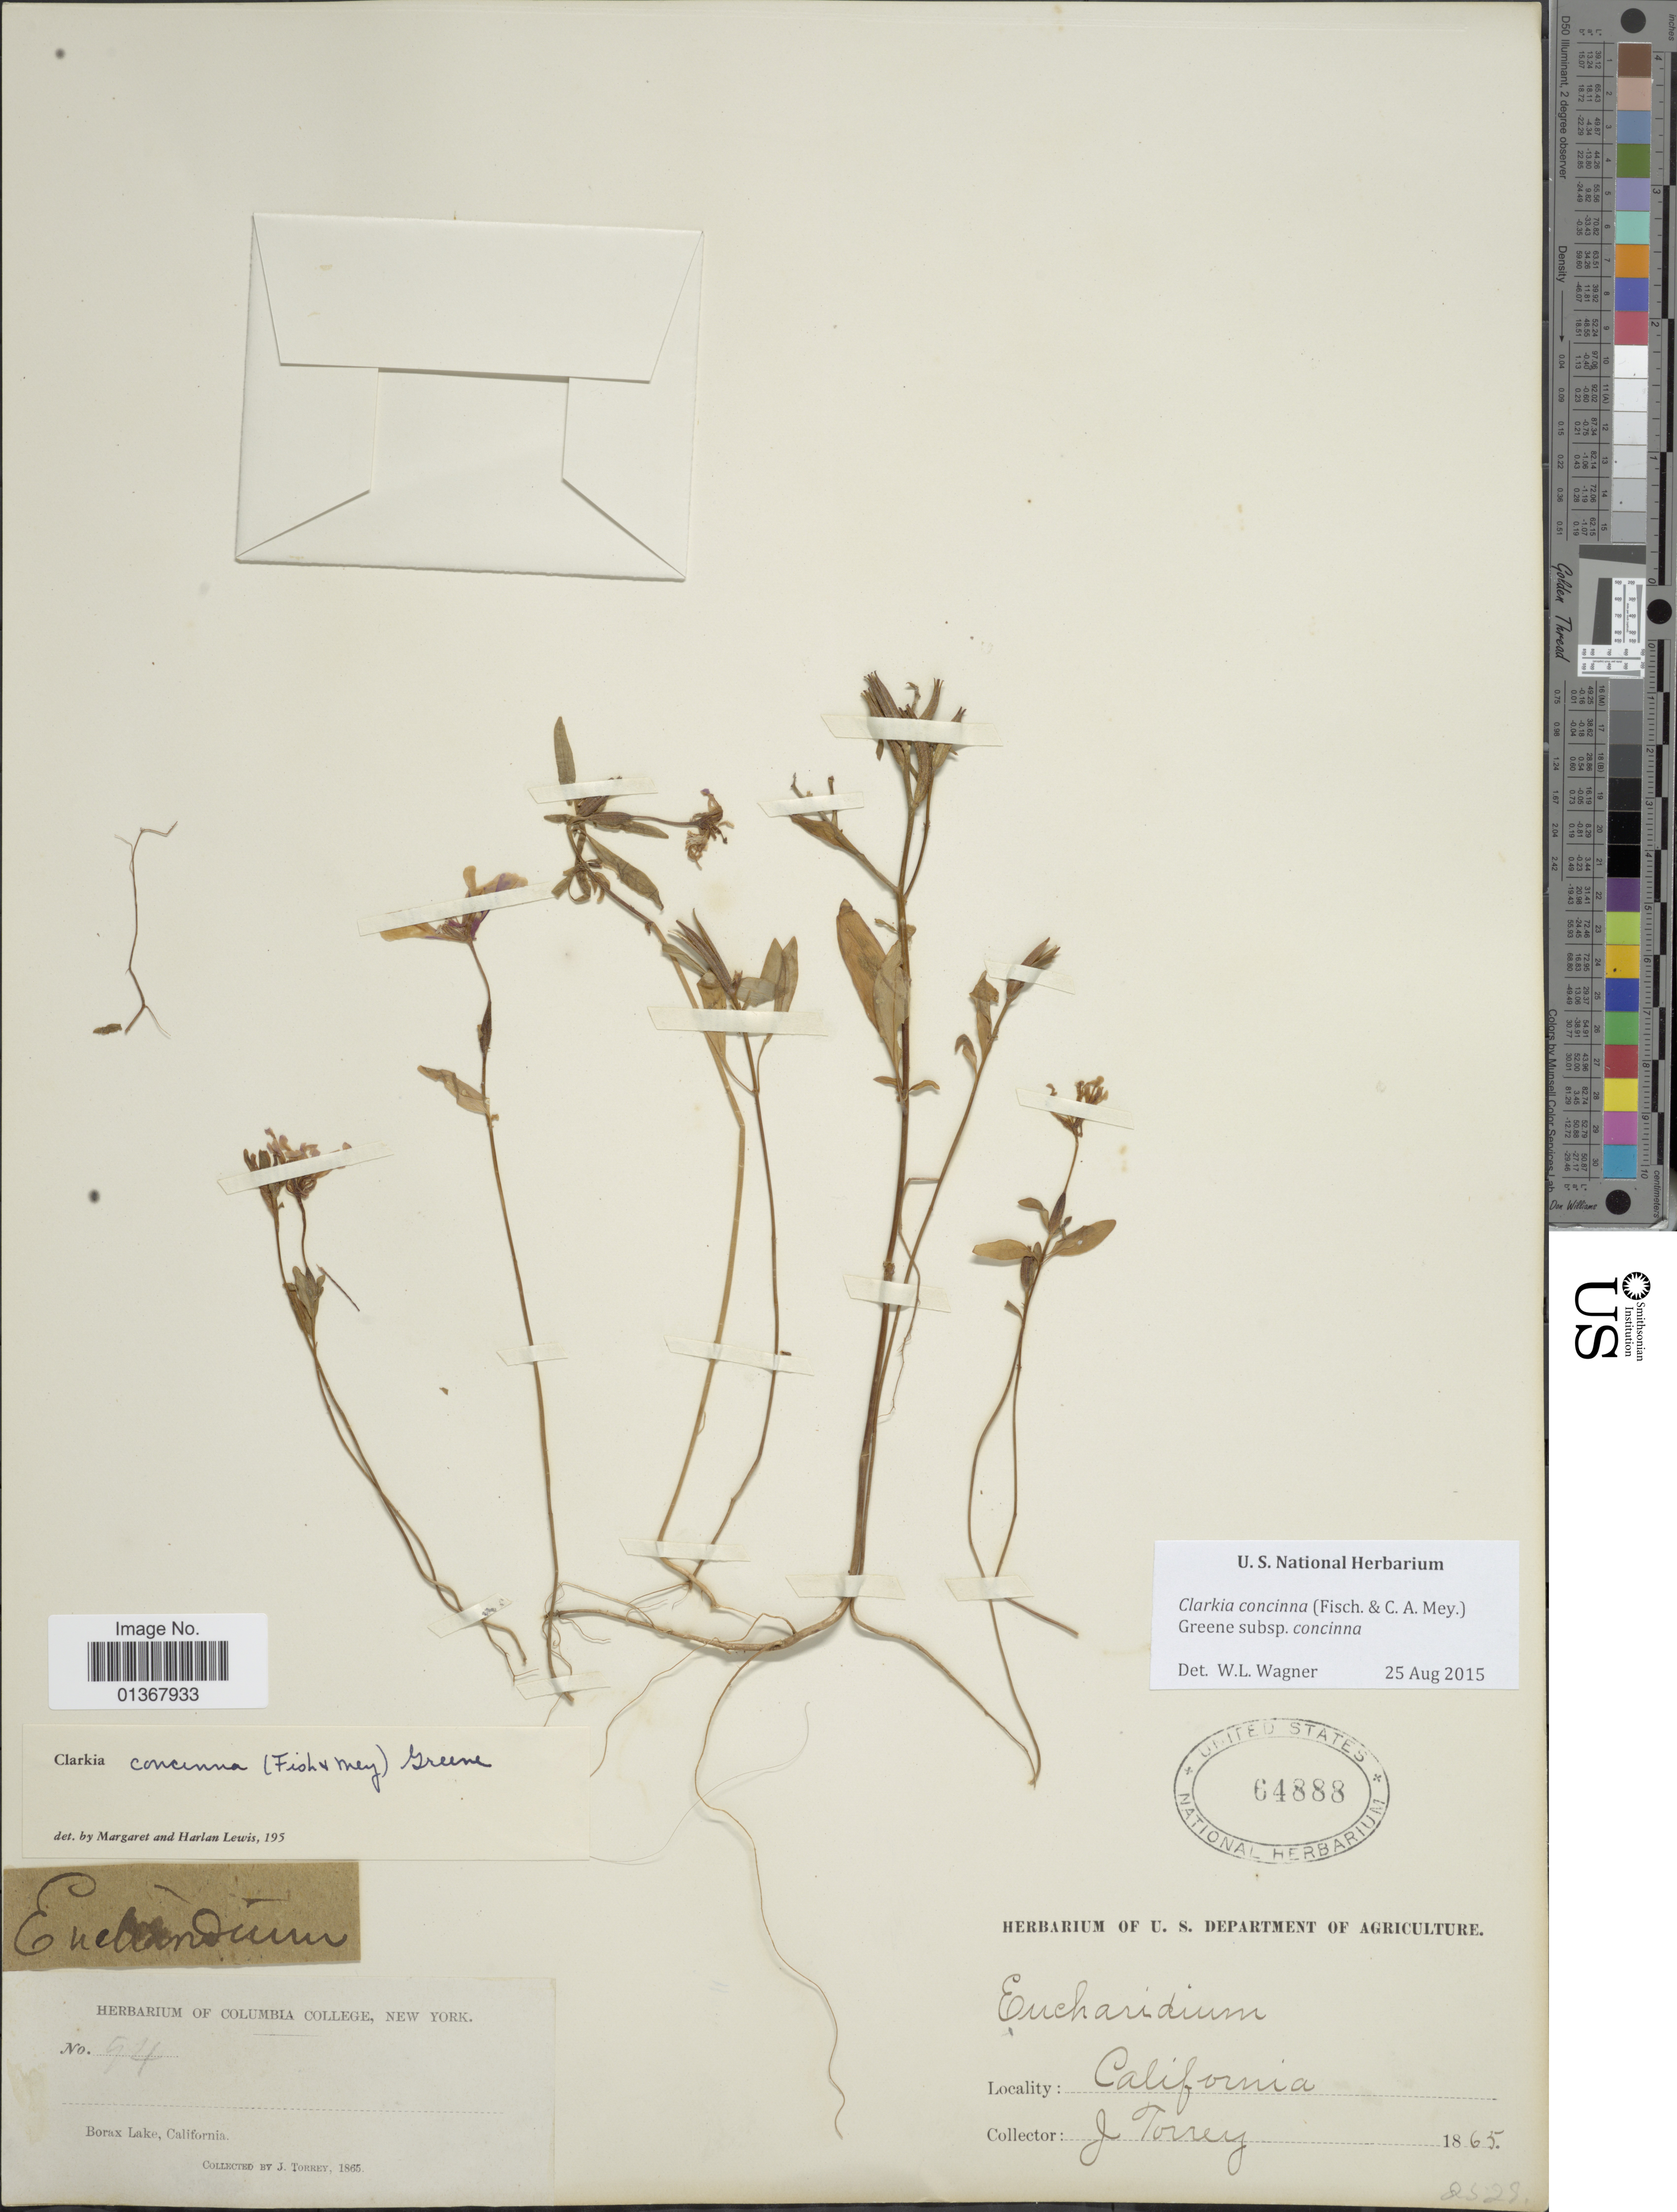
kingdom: Plantae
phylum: Tracheophyta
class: Magnoliopsida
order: Myrtales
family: Onagraceae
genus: Clarkia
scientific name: Clarkia concinna subsp. concinna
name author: (Fisch. & C.A. Mey.) Greene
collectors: J. Torrey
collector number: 94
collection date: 1865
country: United States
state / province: California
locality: Borax Lake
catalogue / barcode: US 64888